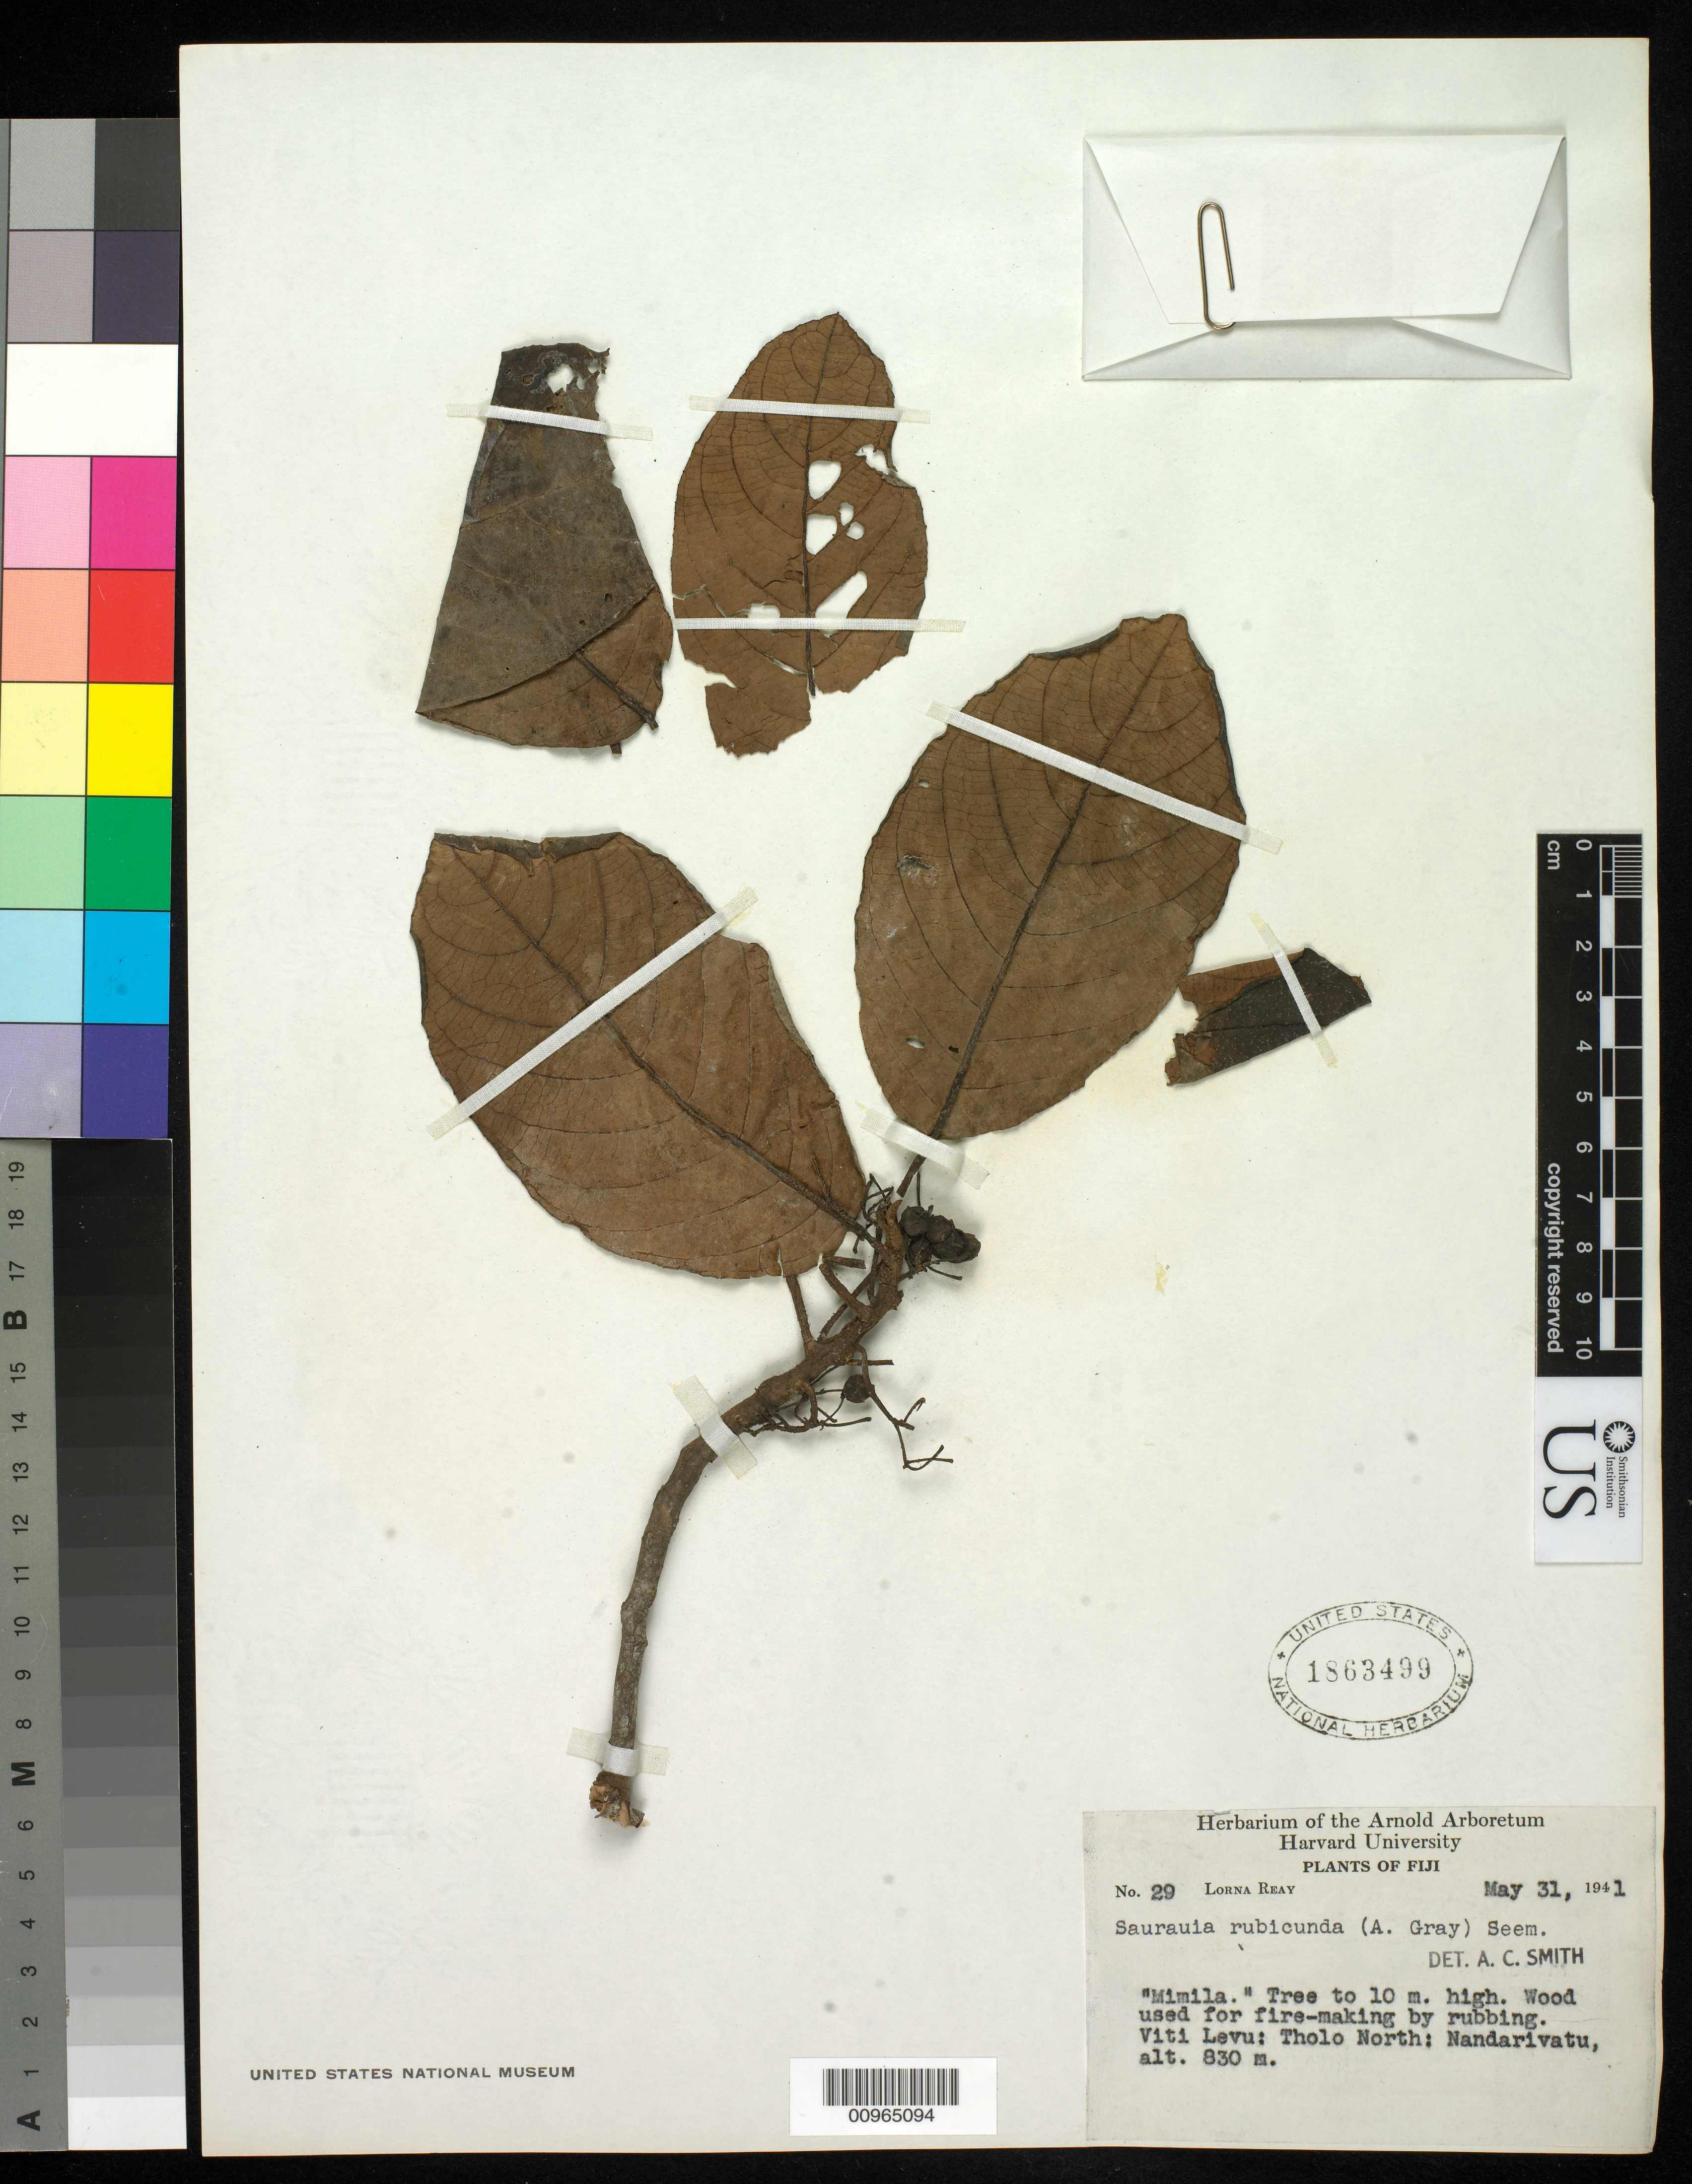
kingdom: Plantae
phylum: Tracheophyta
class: Magnoliopsida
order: Ericales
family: Actinidiaceae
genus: Saurauia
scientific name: Saurauia rubicunda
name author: Seem.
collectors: L. Reay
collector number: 29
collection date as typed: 31 May 1941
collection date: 1941-05-31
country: Fiji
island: Viti Levu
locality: Tholo North; Nandarivatu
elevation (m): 830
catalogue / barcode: US 1863499